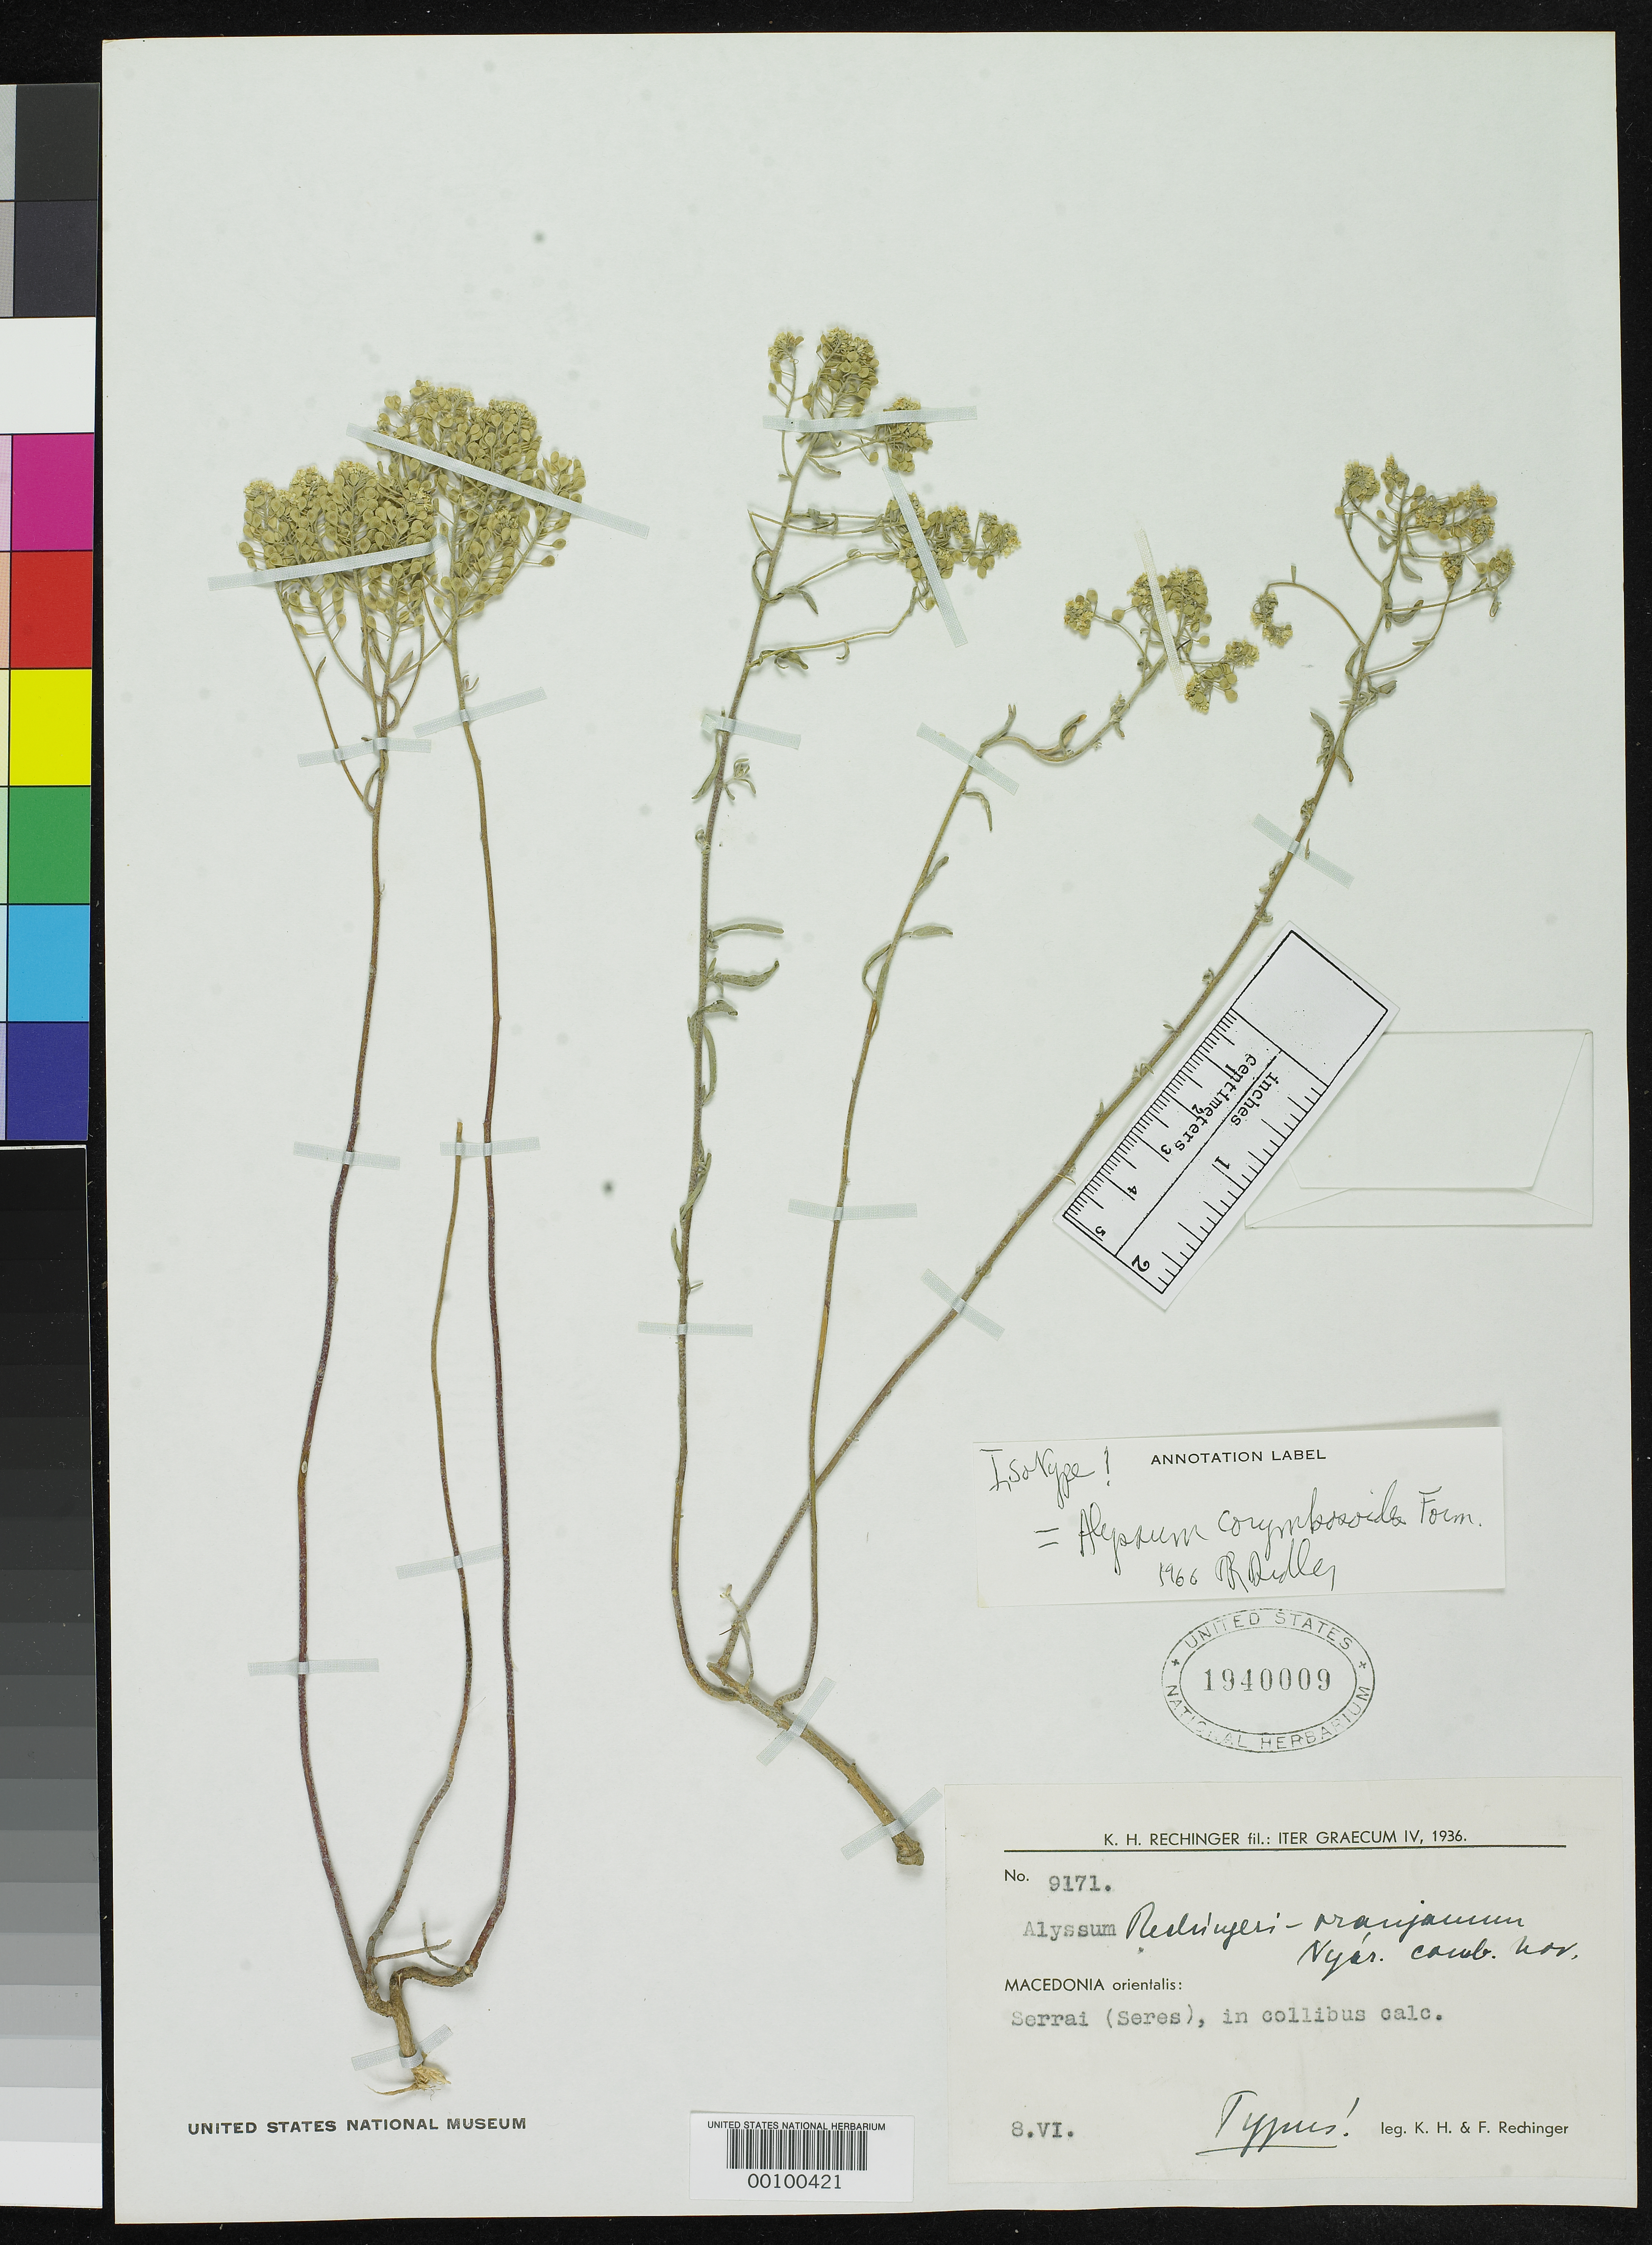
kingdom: Plantae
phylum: Tracheophyta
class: Magnoliopsida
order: Brassicales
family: Brassicaceae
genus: Alyssum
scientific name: Alyssum rechingeri-vranjanum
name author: Nyar.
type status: Isotype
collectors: K. H. Rechinger & F. Rechinger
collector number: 9171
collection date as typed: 08 Apr 1936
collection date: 1936-04-08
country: Greece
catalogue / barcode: US 1940009